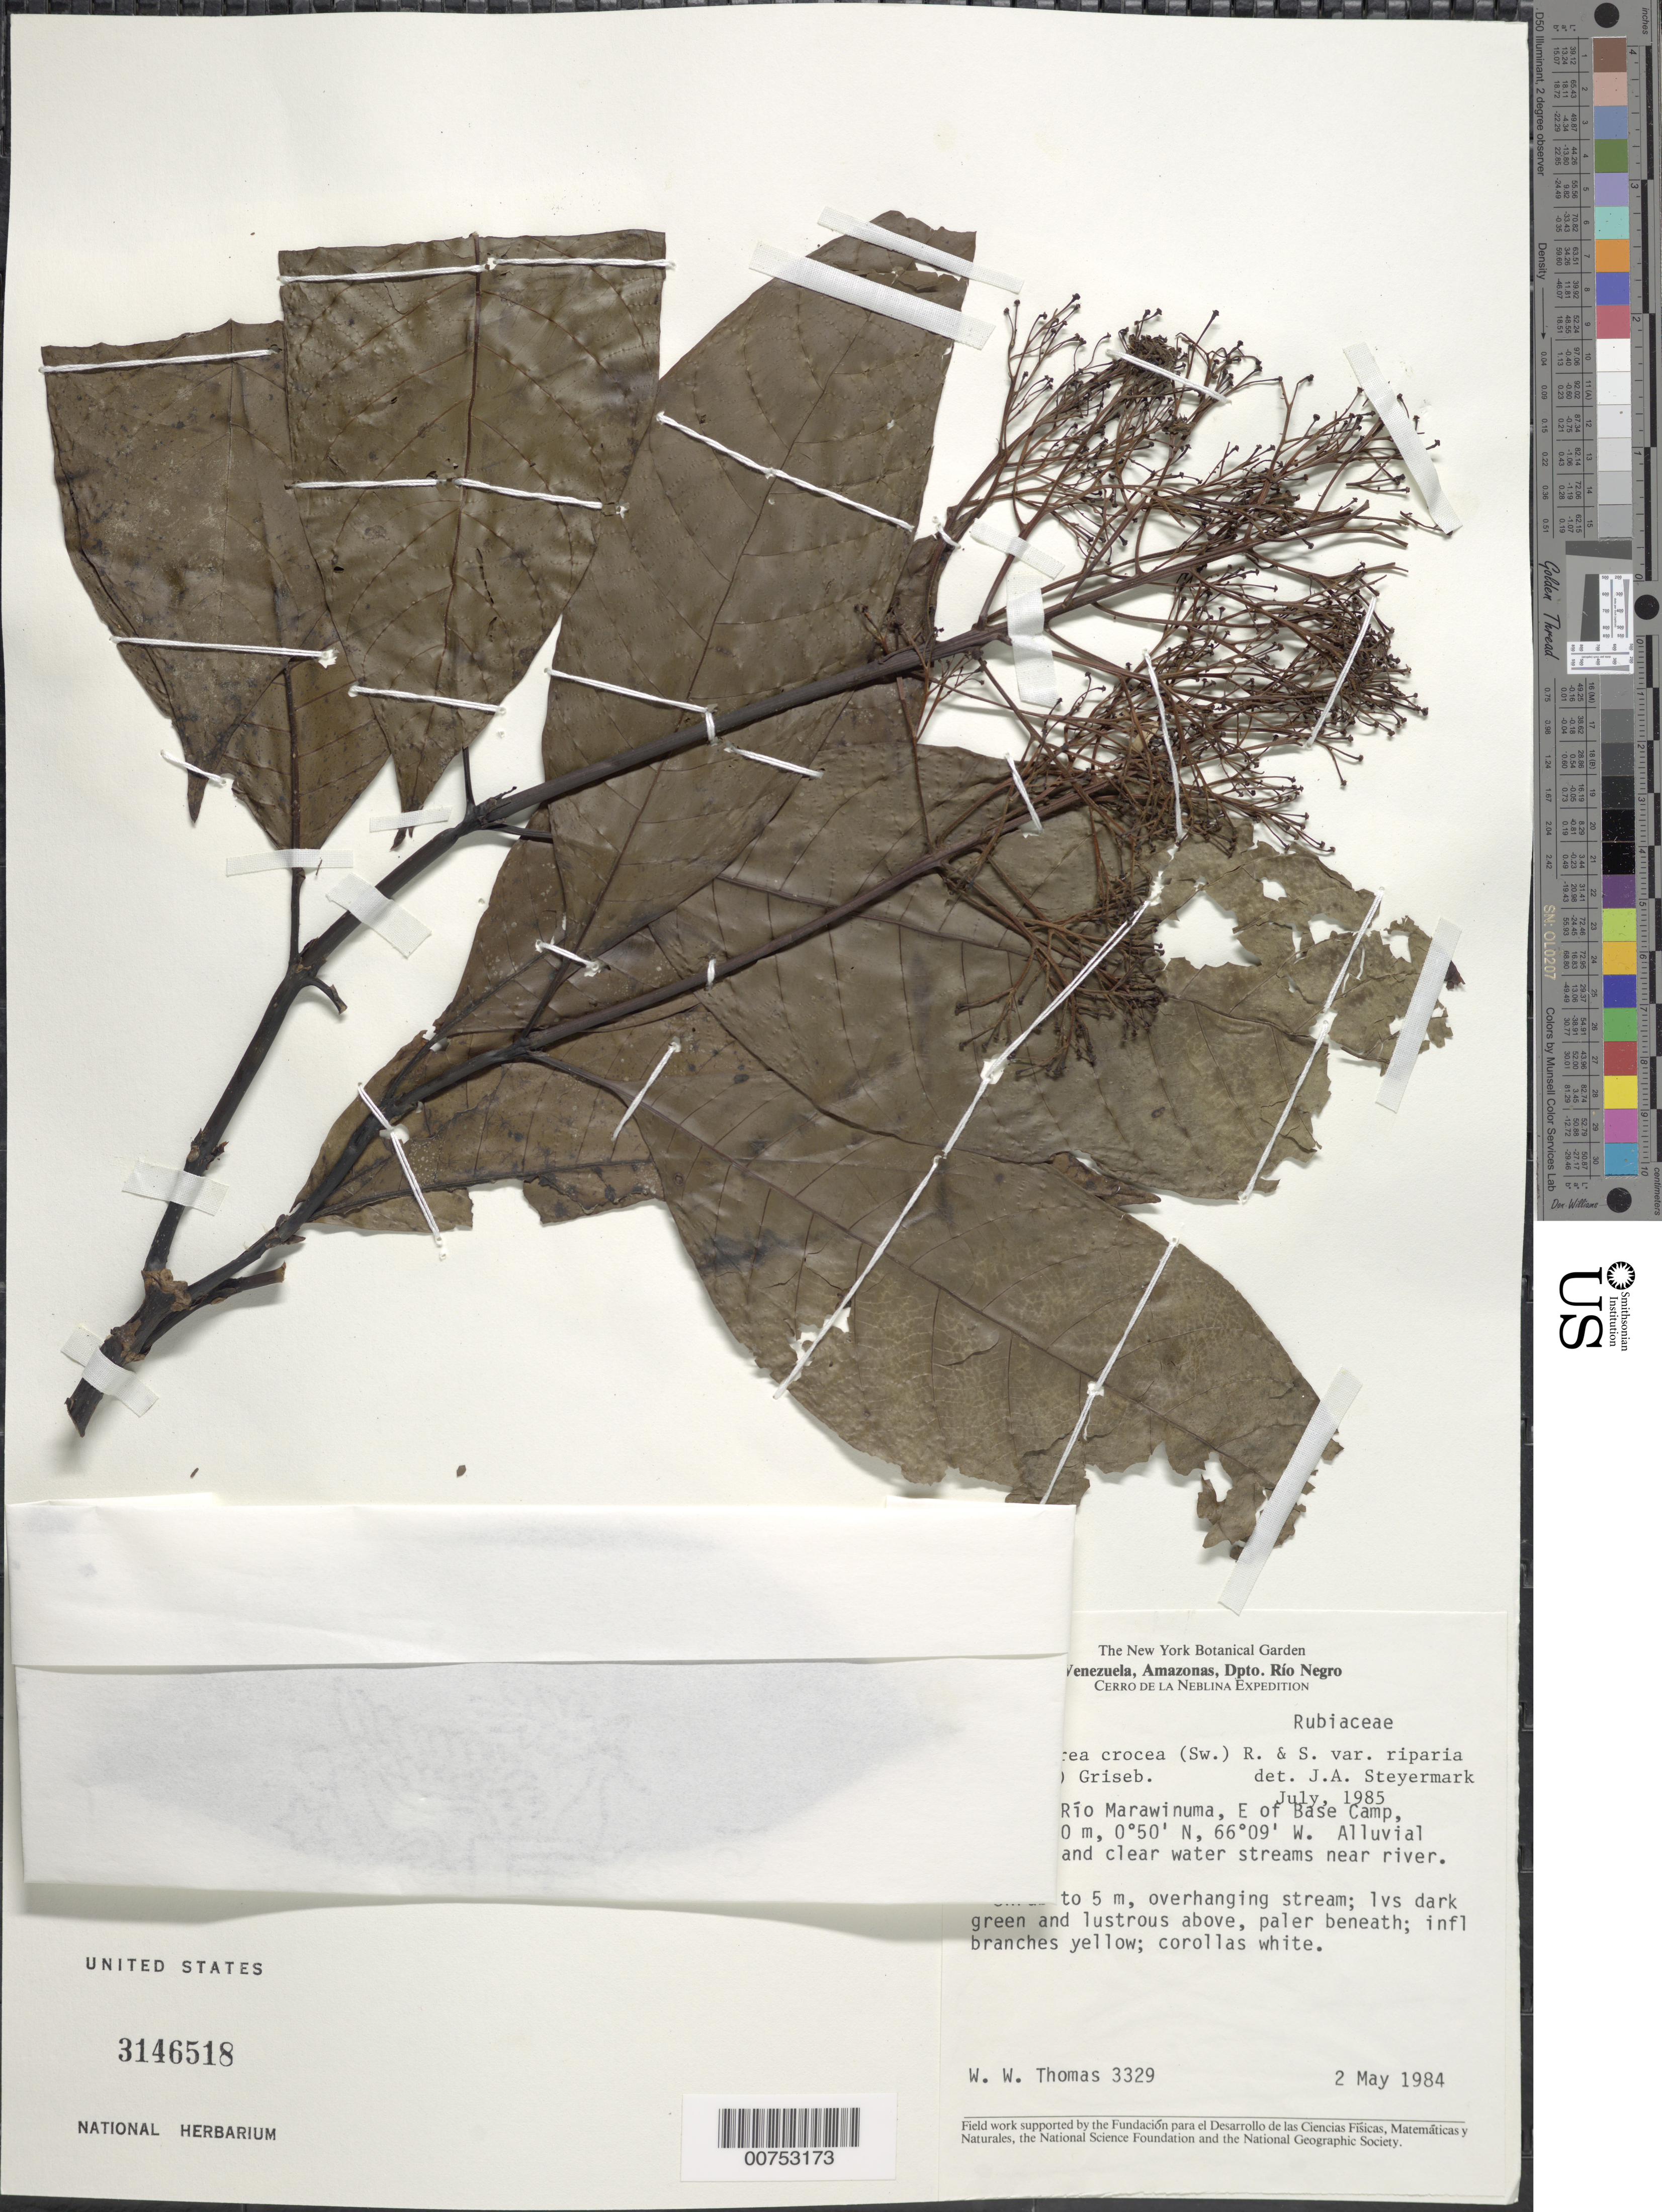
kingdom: Plantae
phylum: Tracheophyta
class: Magnoliopsida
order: Gentianales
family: Rubiaceae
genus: Palicourea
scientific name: Palicourea crocea var. riparia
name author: (Benth.) Griseb.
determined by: Steyermark, Julian A., (VEN)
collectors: W. W. Thomas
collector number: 3329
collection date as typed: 2-May-84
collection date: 1984-05-02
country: Venezuela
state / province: Amazonas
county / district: Río Negro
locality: Dpto. Río Negro, Cerro de La Neblina, along Río Marawinuma, E of base camp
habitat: Alluvial forest and clear waters near river, overhanging stream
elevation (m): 140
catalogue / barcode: US 3146518